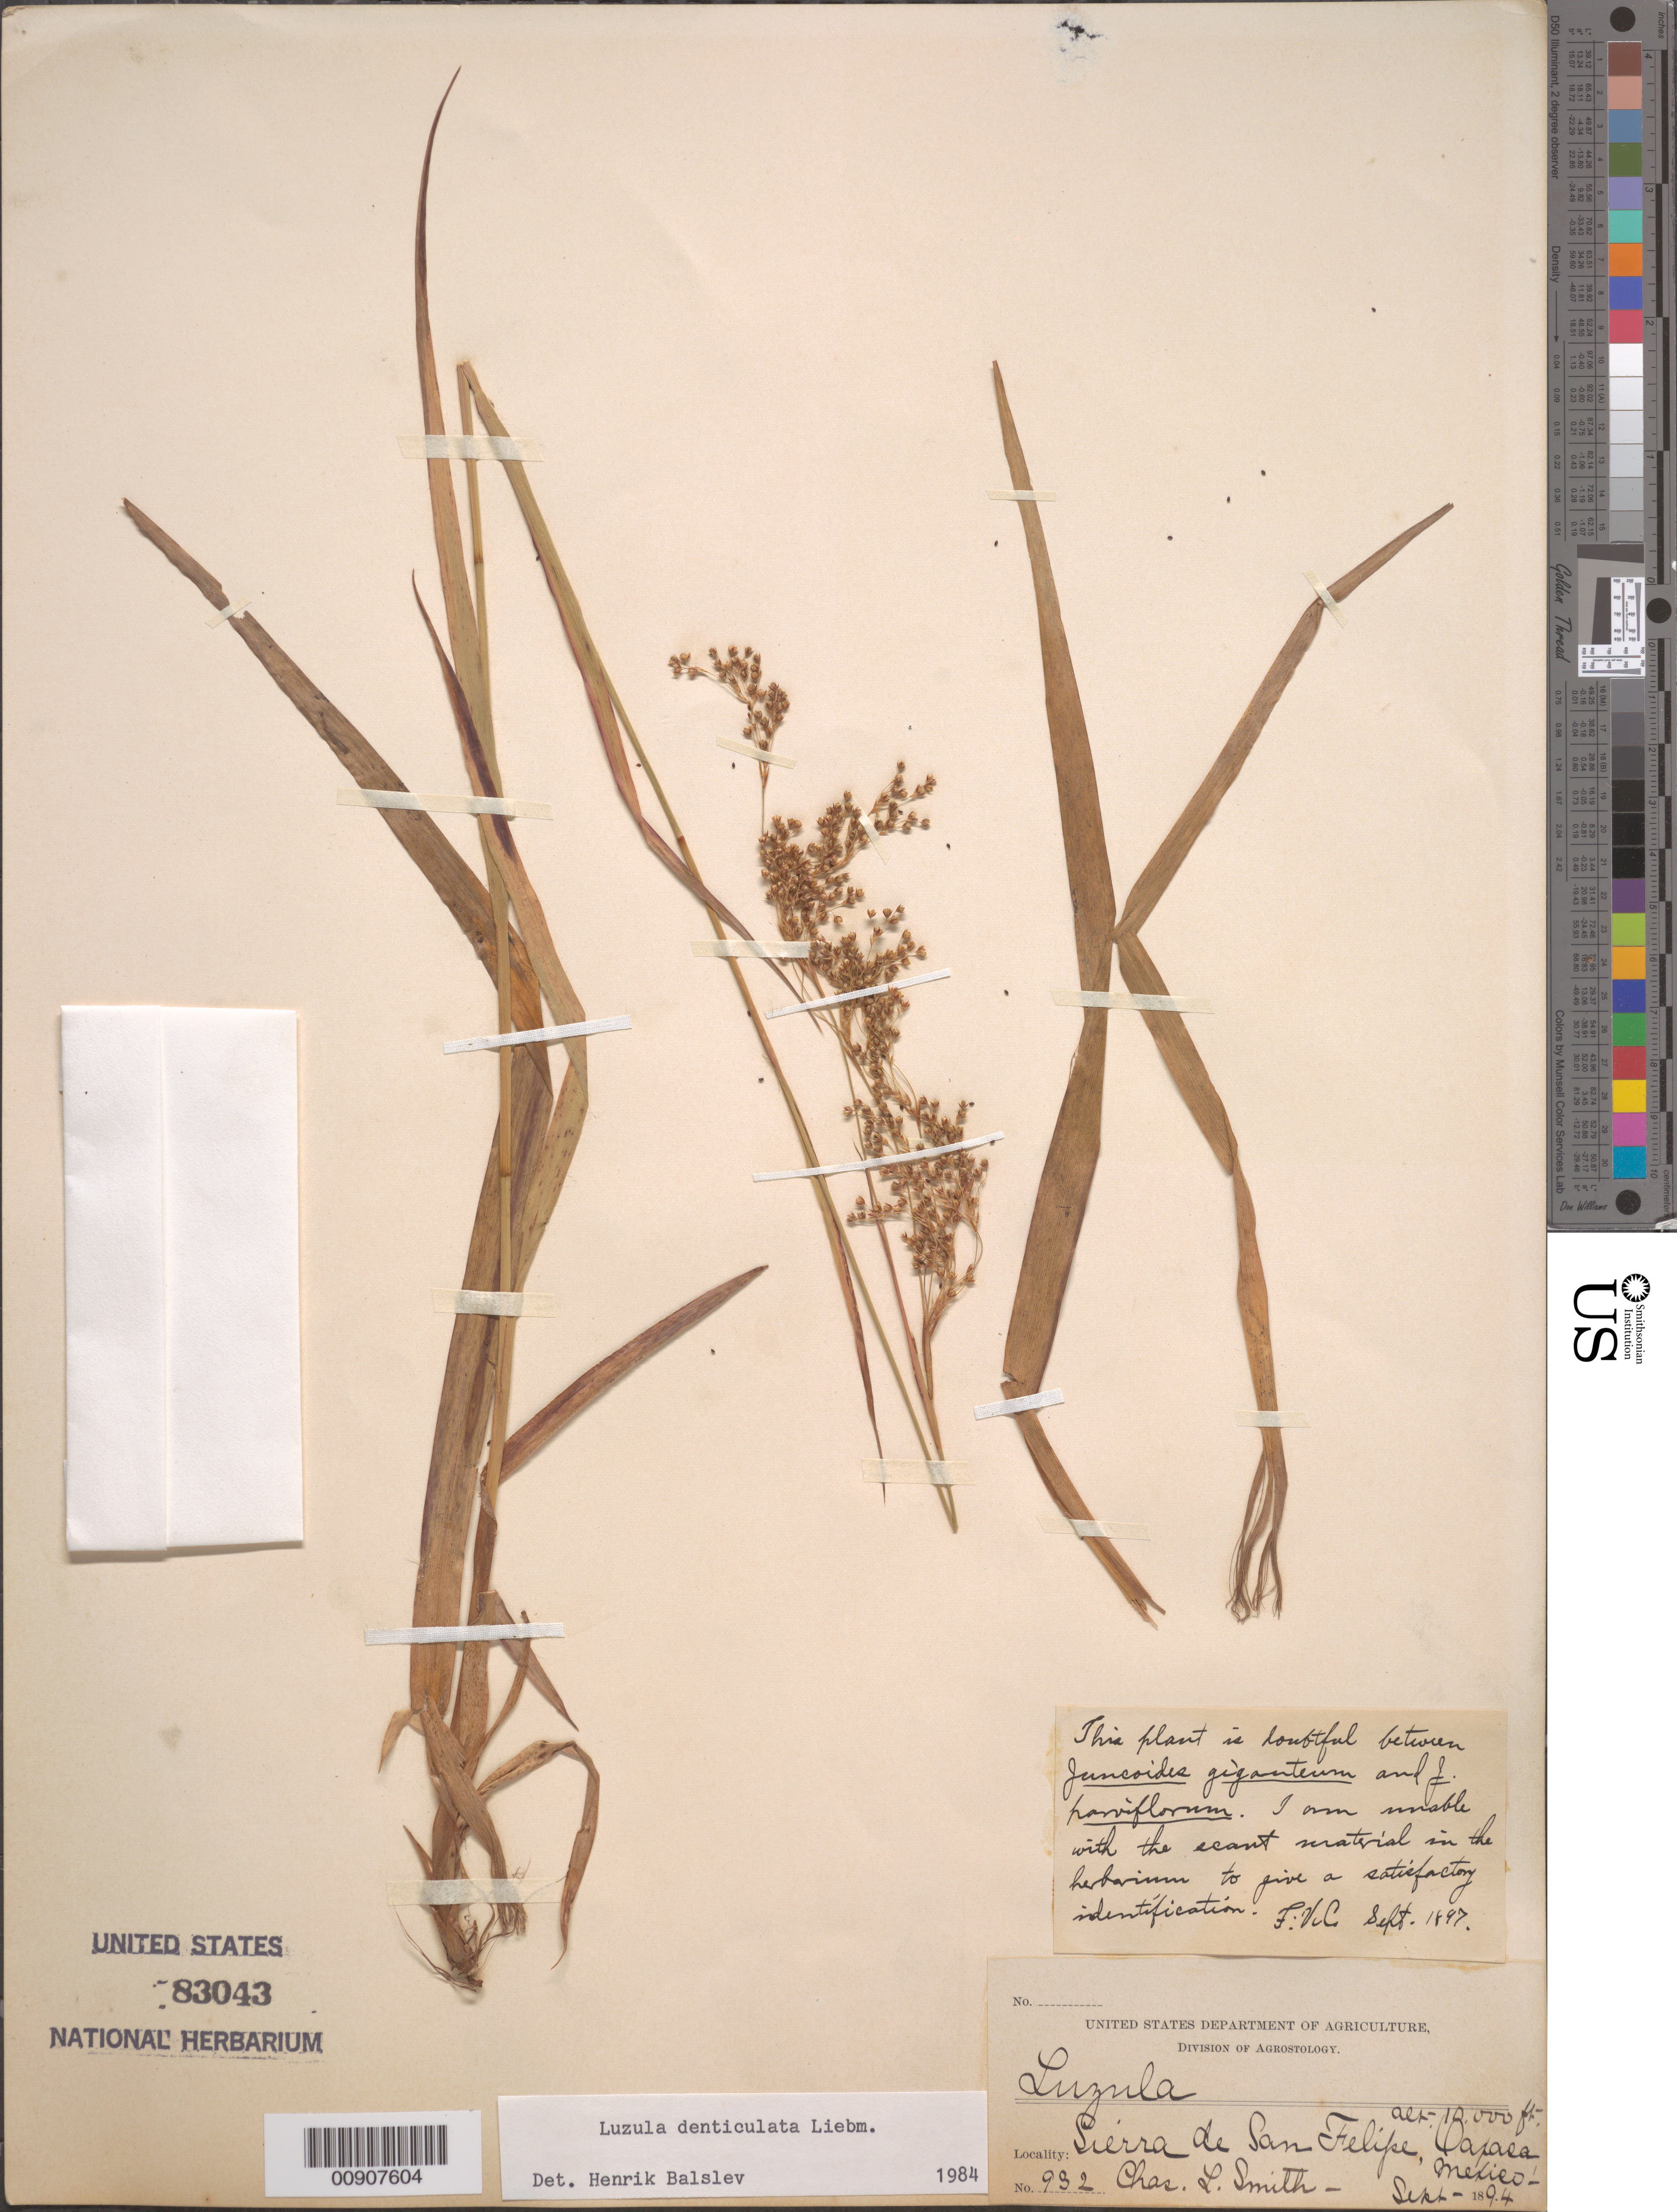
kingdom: Plantae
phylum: Tracheophyta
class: Liliopsida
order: Poales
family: Juncaceae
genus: Luzula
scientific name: Luzula denticulata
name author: Liebm.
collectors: C. L. Smith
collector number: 932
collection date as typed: Sep 1894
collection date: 1894-09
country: Mexico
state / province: Oaxaca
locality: Sierra de San Felipe, Oaxaca.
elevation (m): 3048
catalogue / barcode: US 83043